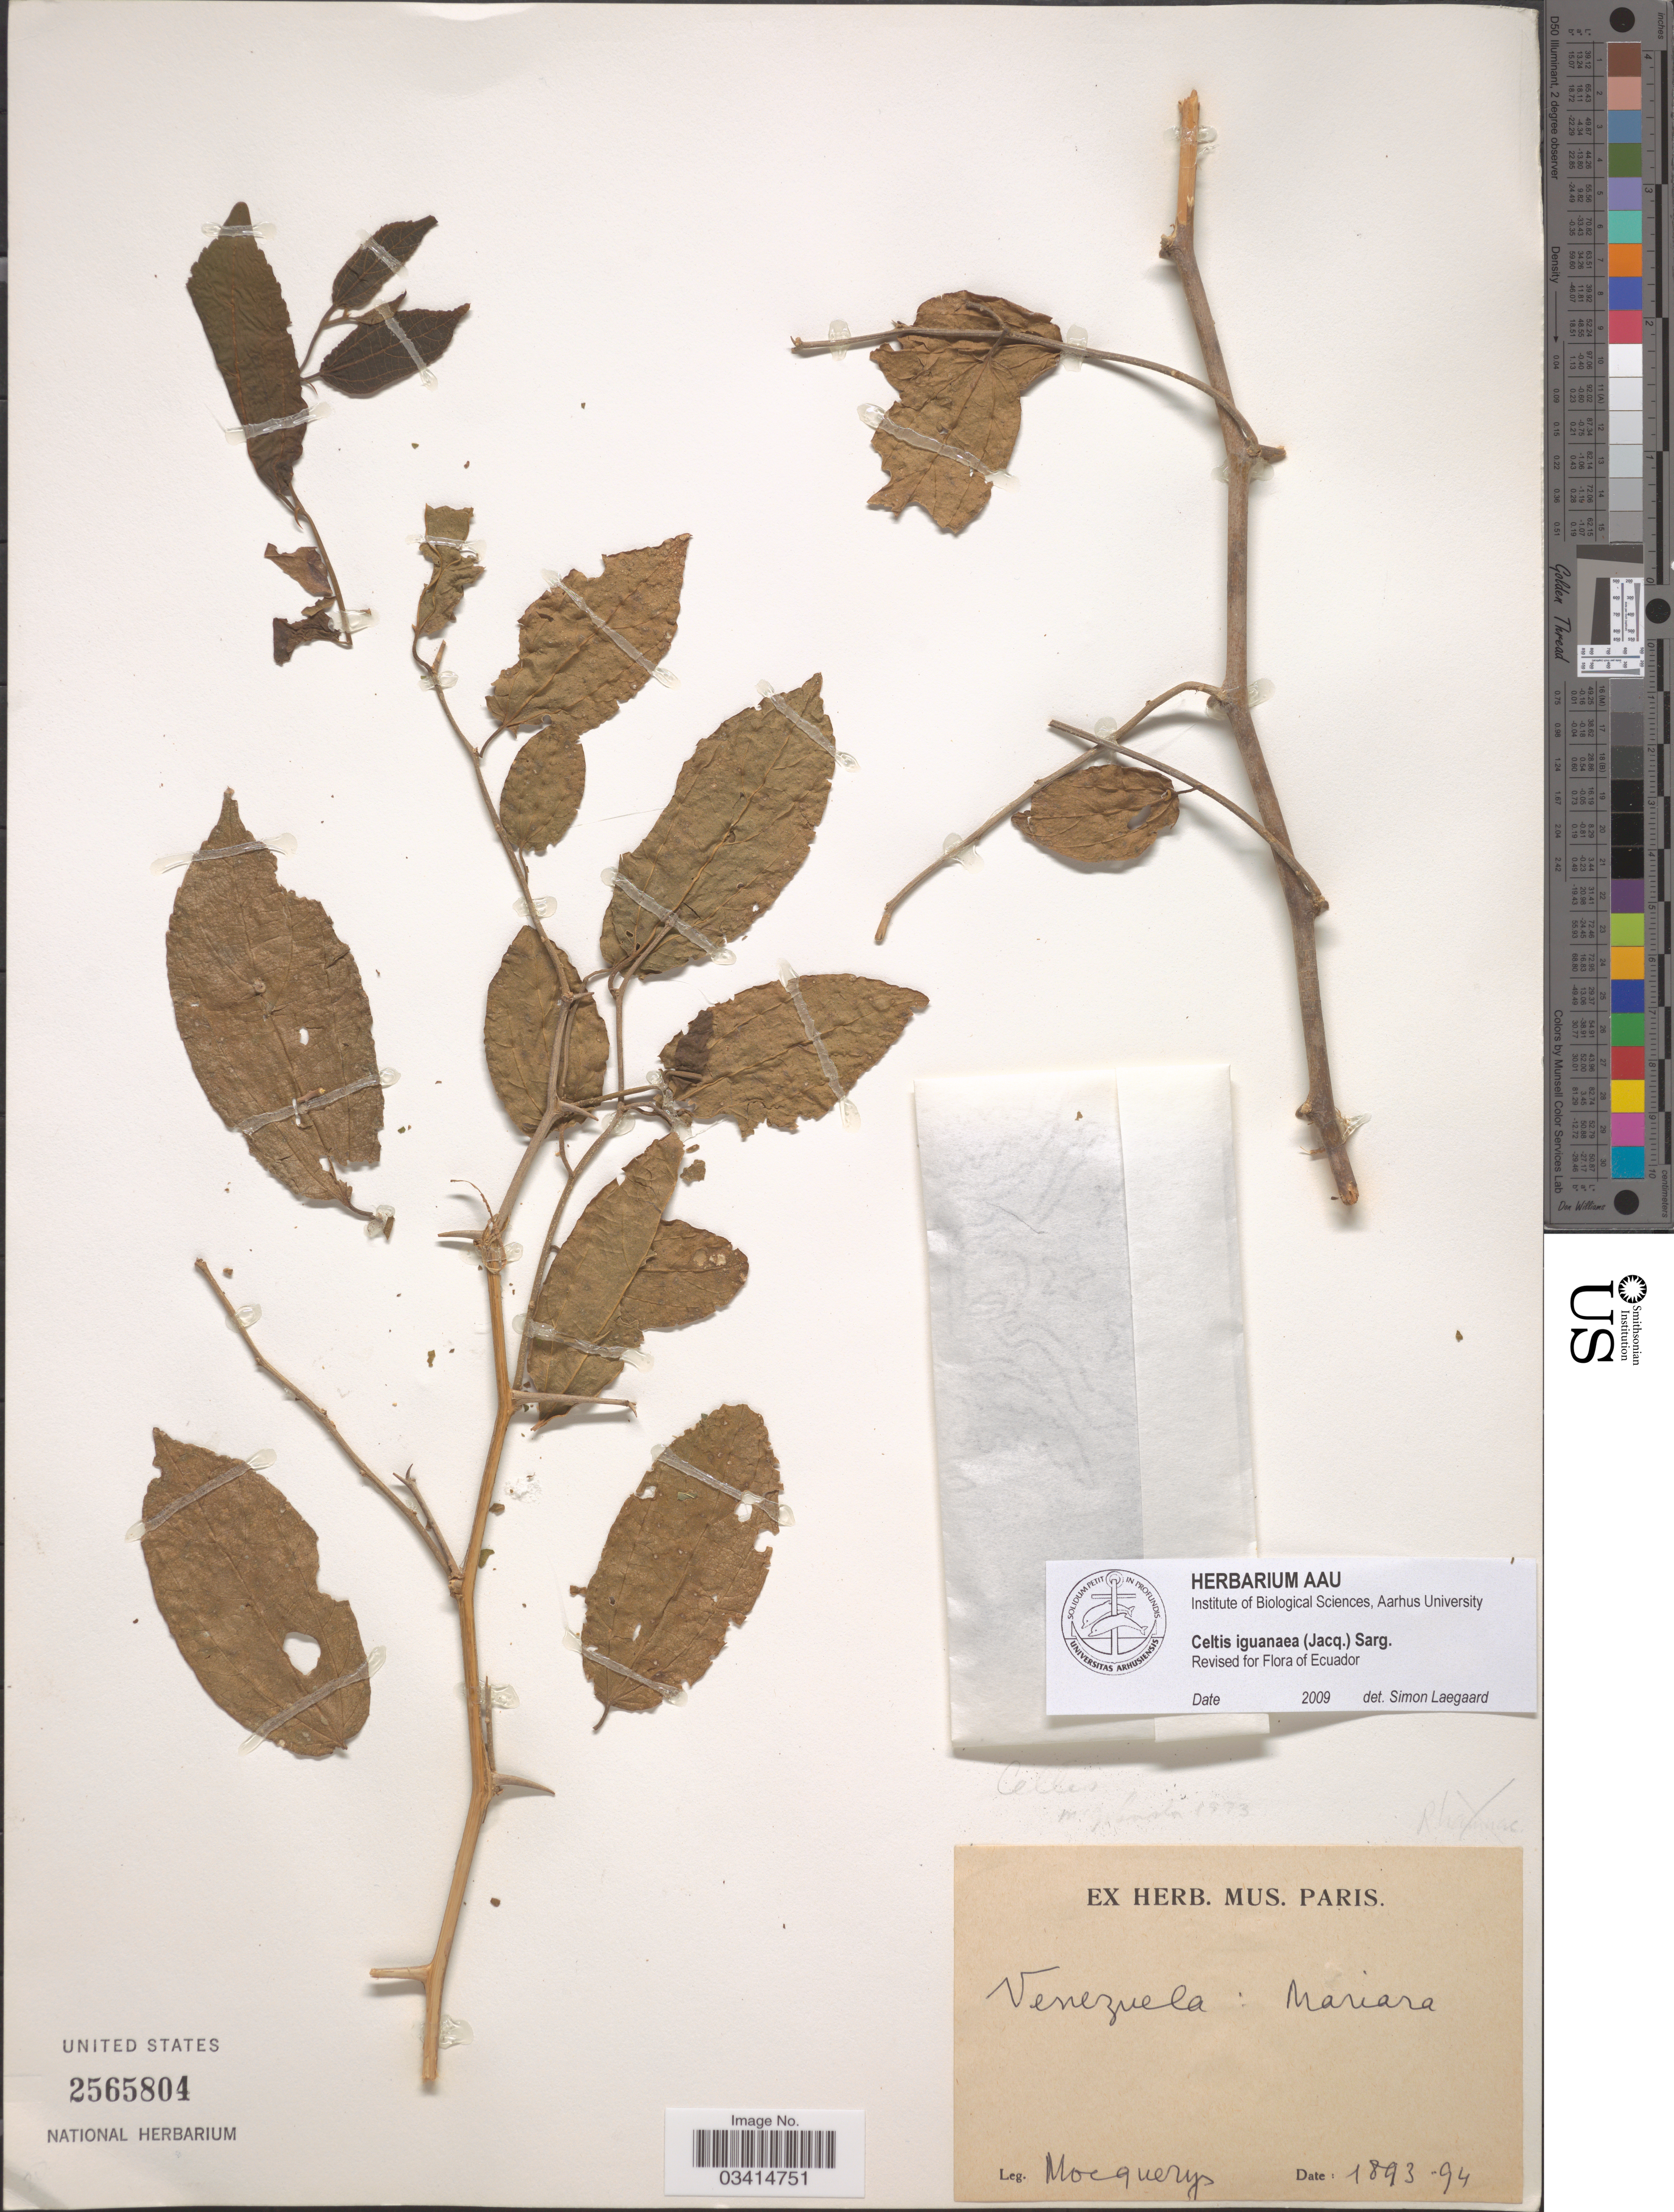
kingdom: Plantae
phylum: Tracheophyta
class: Magnoliopsida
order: Rosales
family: Cannabaceae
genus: Celtis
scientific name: Celtis iguanaea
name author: (Jacq.) Sarg.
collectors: A. Mocquerys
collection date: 1893/1894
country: Venezuela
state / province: Carabobo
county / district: Diego Ibarra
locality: Mariara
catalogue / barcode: US 2565804